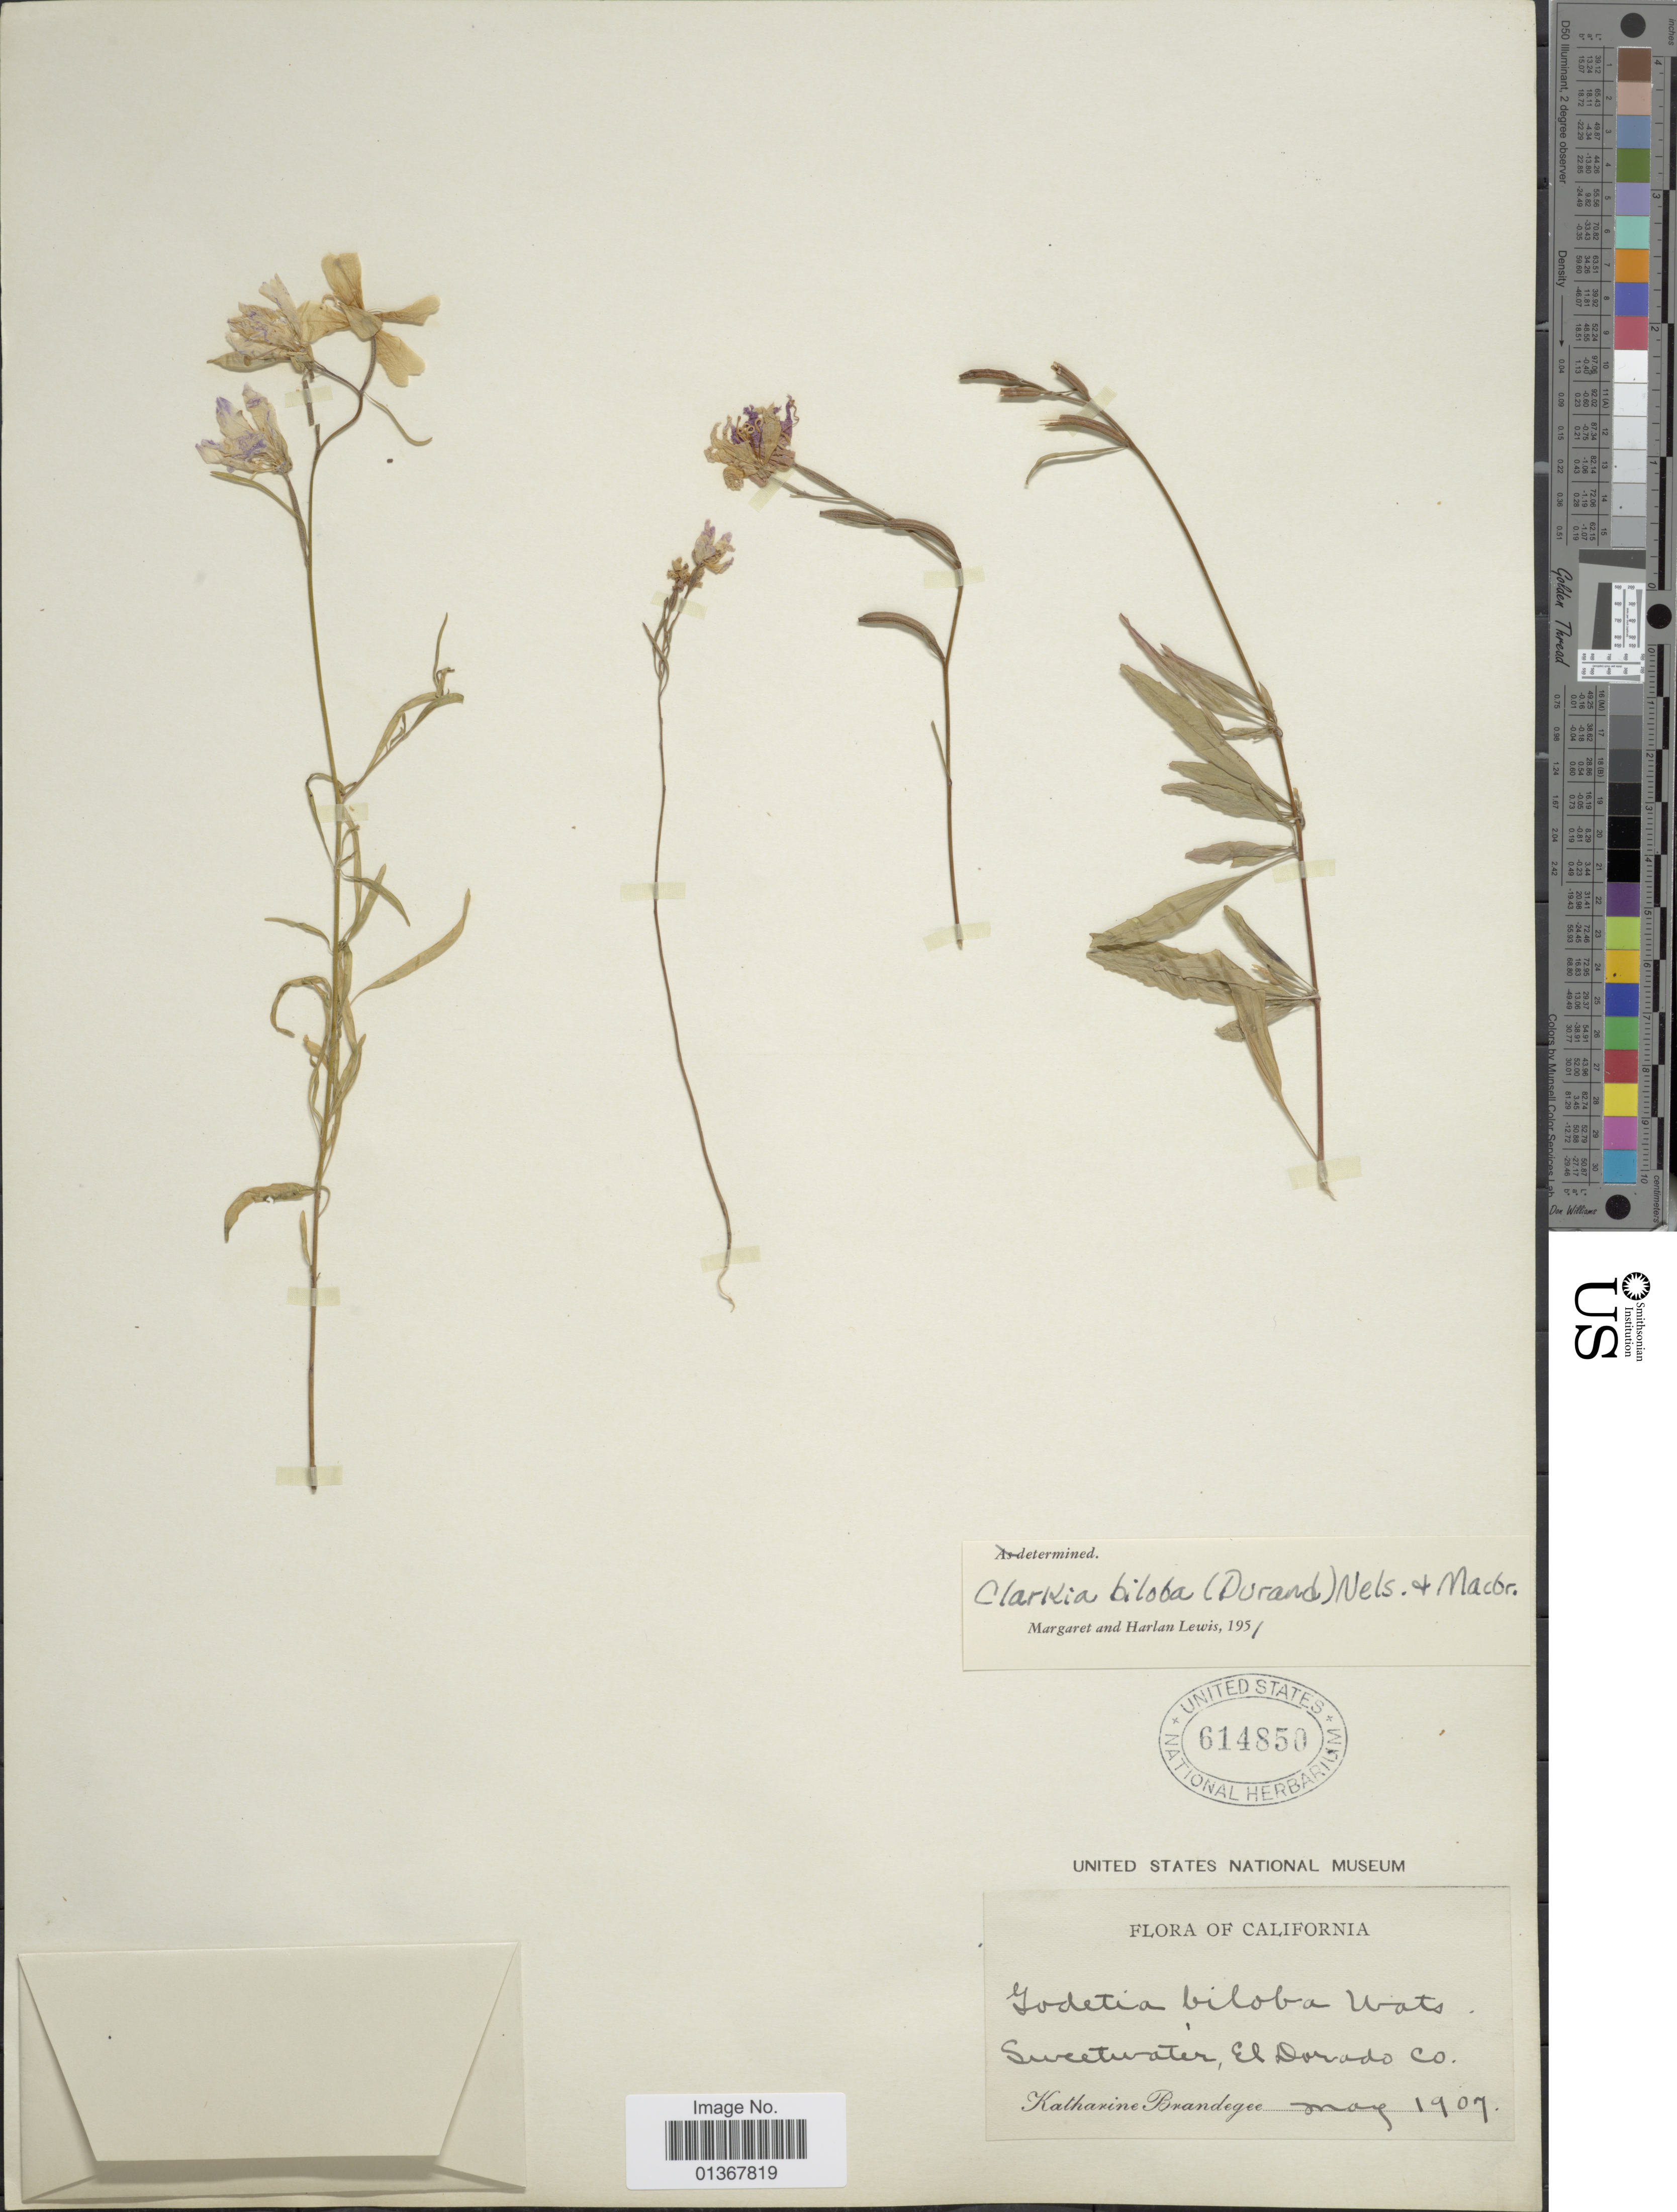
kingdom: Plantae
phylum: Tracheophyta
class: Magnoliopsida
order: Myrtales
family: Onagraceae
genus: Clarkia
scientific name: Clarkia biloba subsp. biloba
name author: (Durand) A. Nelson & J.F. Macbr.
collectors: M. K. Brandegee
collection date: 1907-05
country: United States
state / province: California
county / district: El Dorado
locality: Sweetwater, El Dorado Co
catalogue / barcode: US 614850